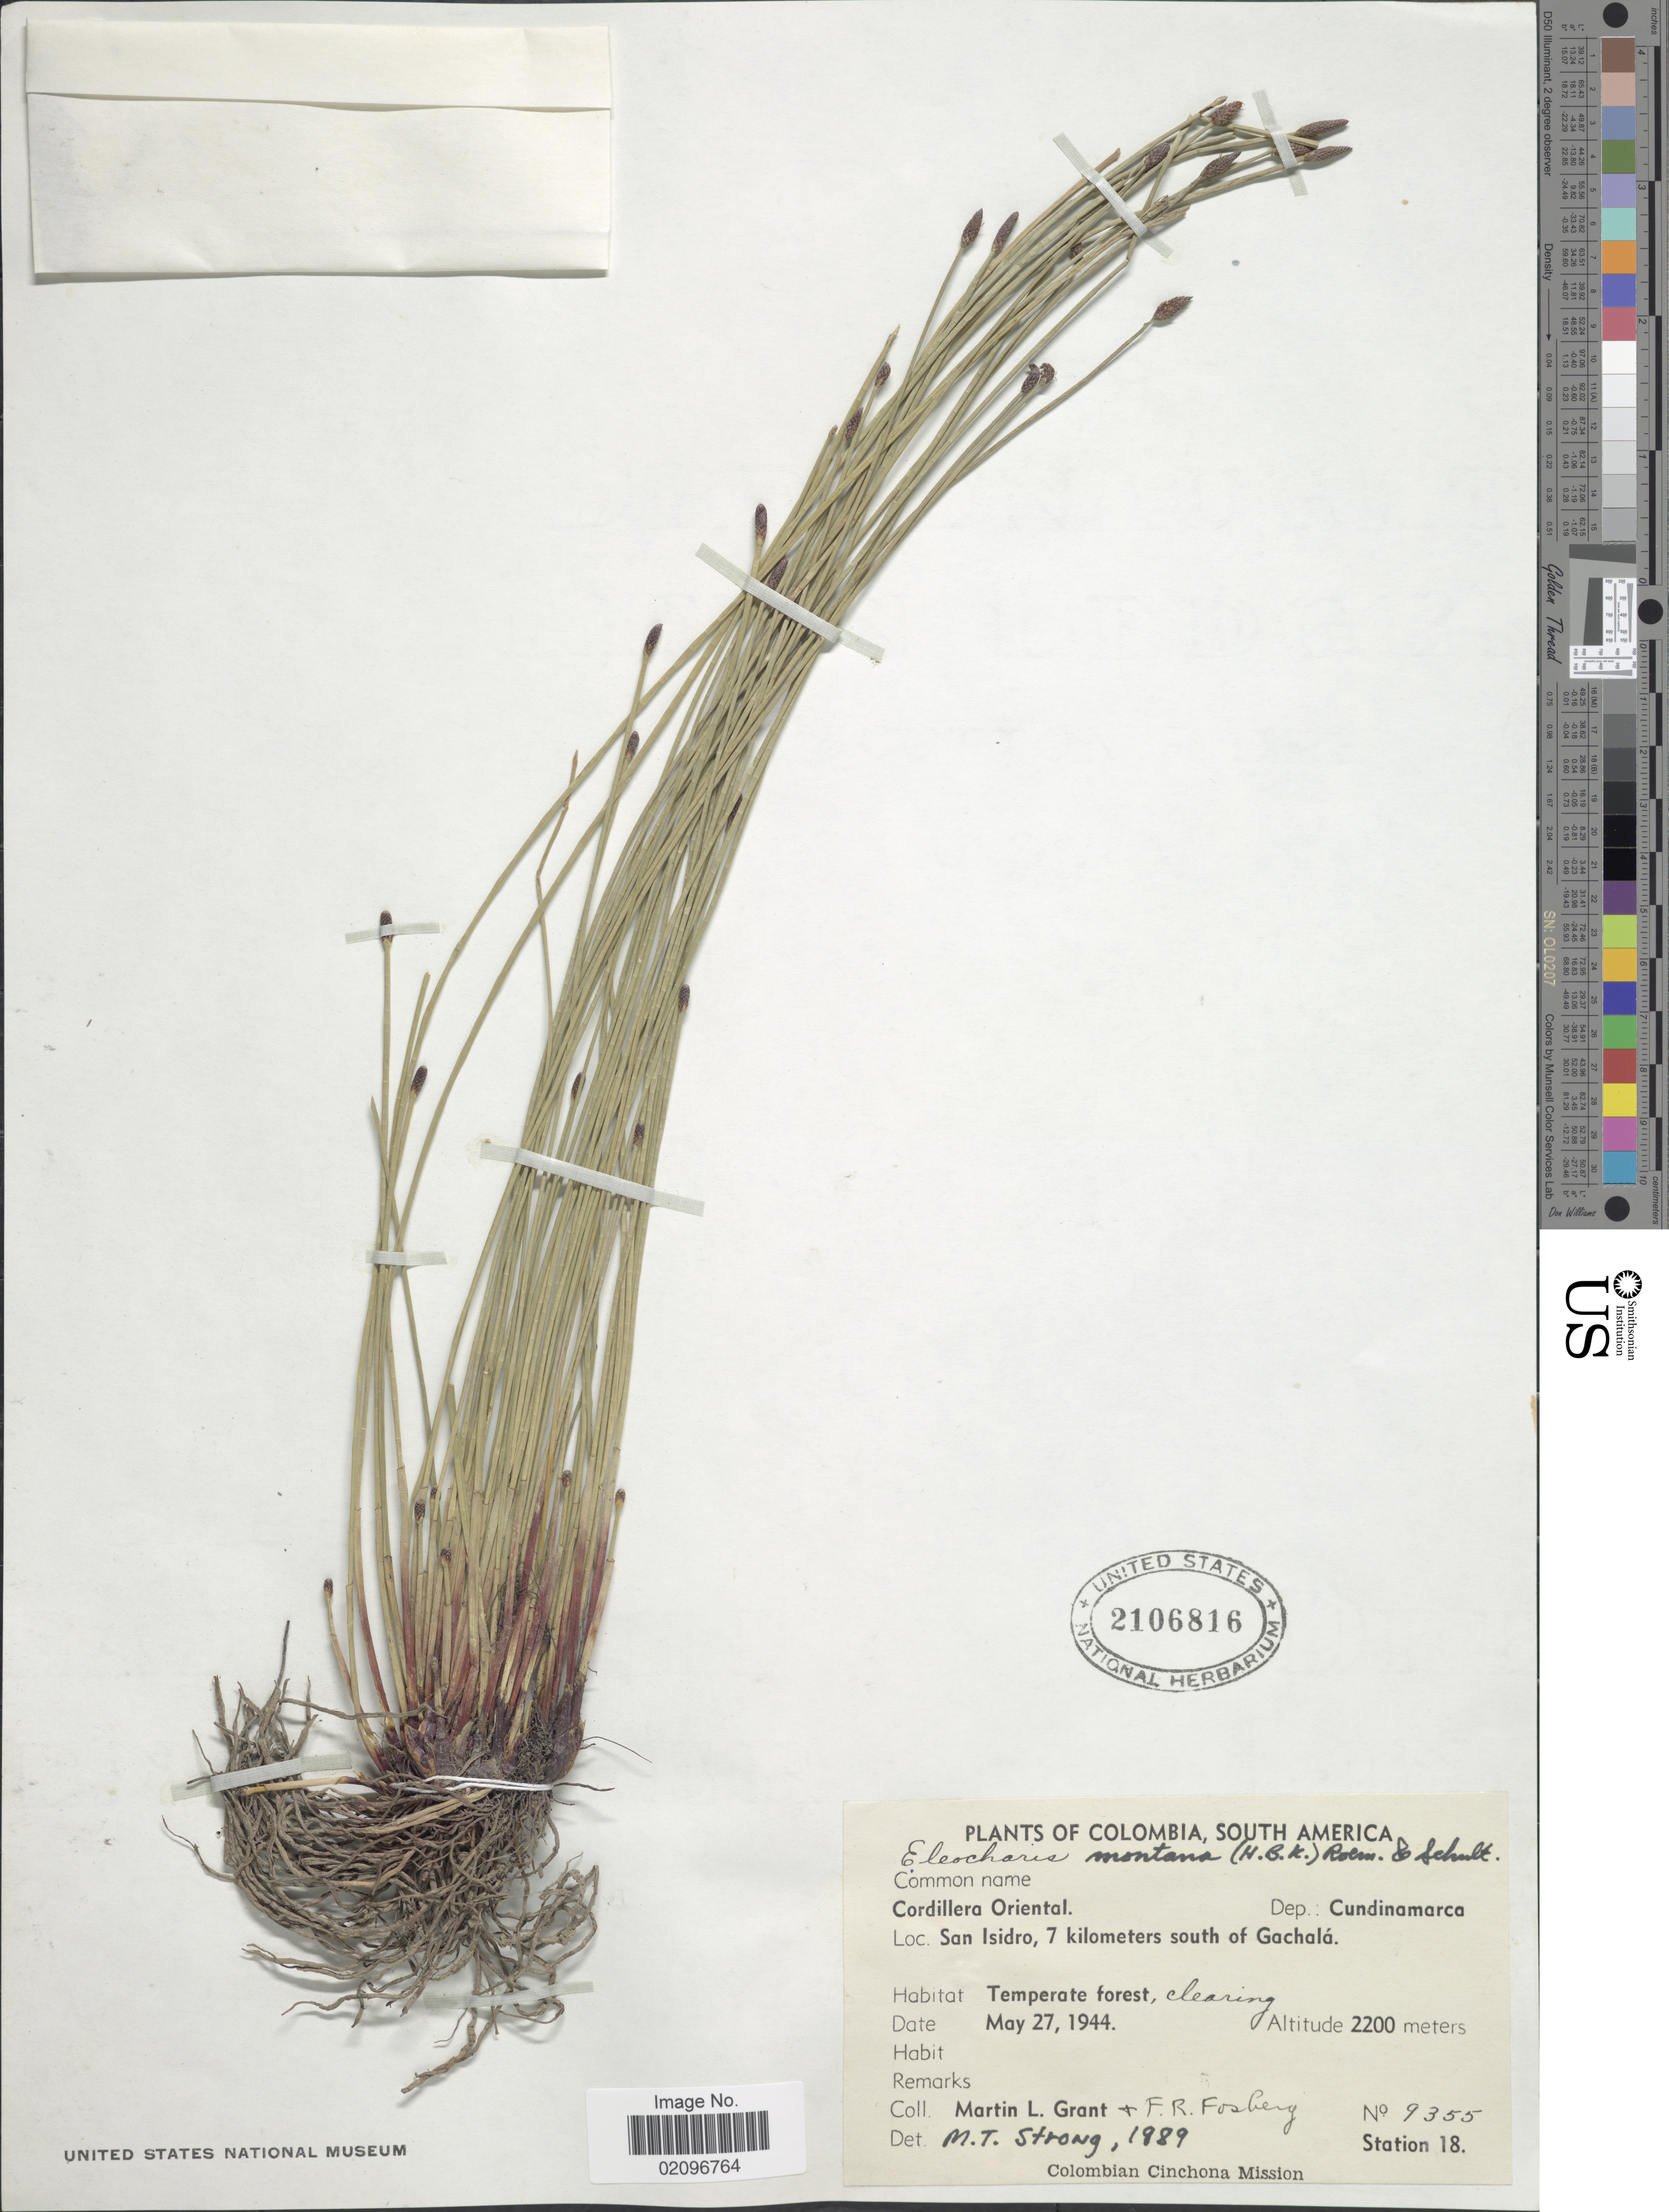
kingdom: Plantae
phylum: Tracheophyta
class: Liliopsida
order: Poales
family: Cyperaceae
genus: Eleocharis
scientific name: Eleocharis montana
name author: (Kunth) Roem. & Schult.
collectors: M. L. Grant & F. R. Fosberg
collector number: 9355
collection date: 1944-05-27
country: Colombia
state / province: Cundinamarca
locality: Colombia, South America. Cordillera Oriental, Dep.: Cundinamarca. San Isidoro, 7 kilometers south of Gachala.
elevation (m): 2200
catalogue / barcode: US 2106816